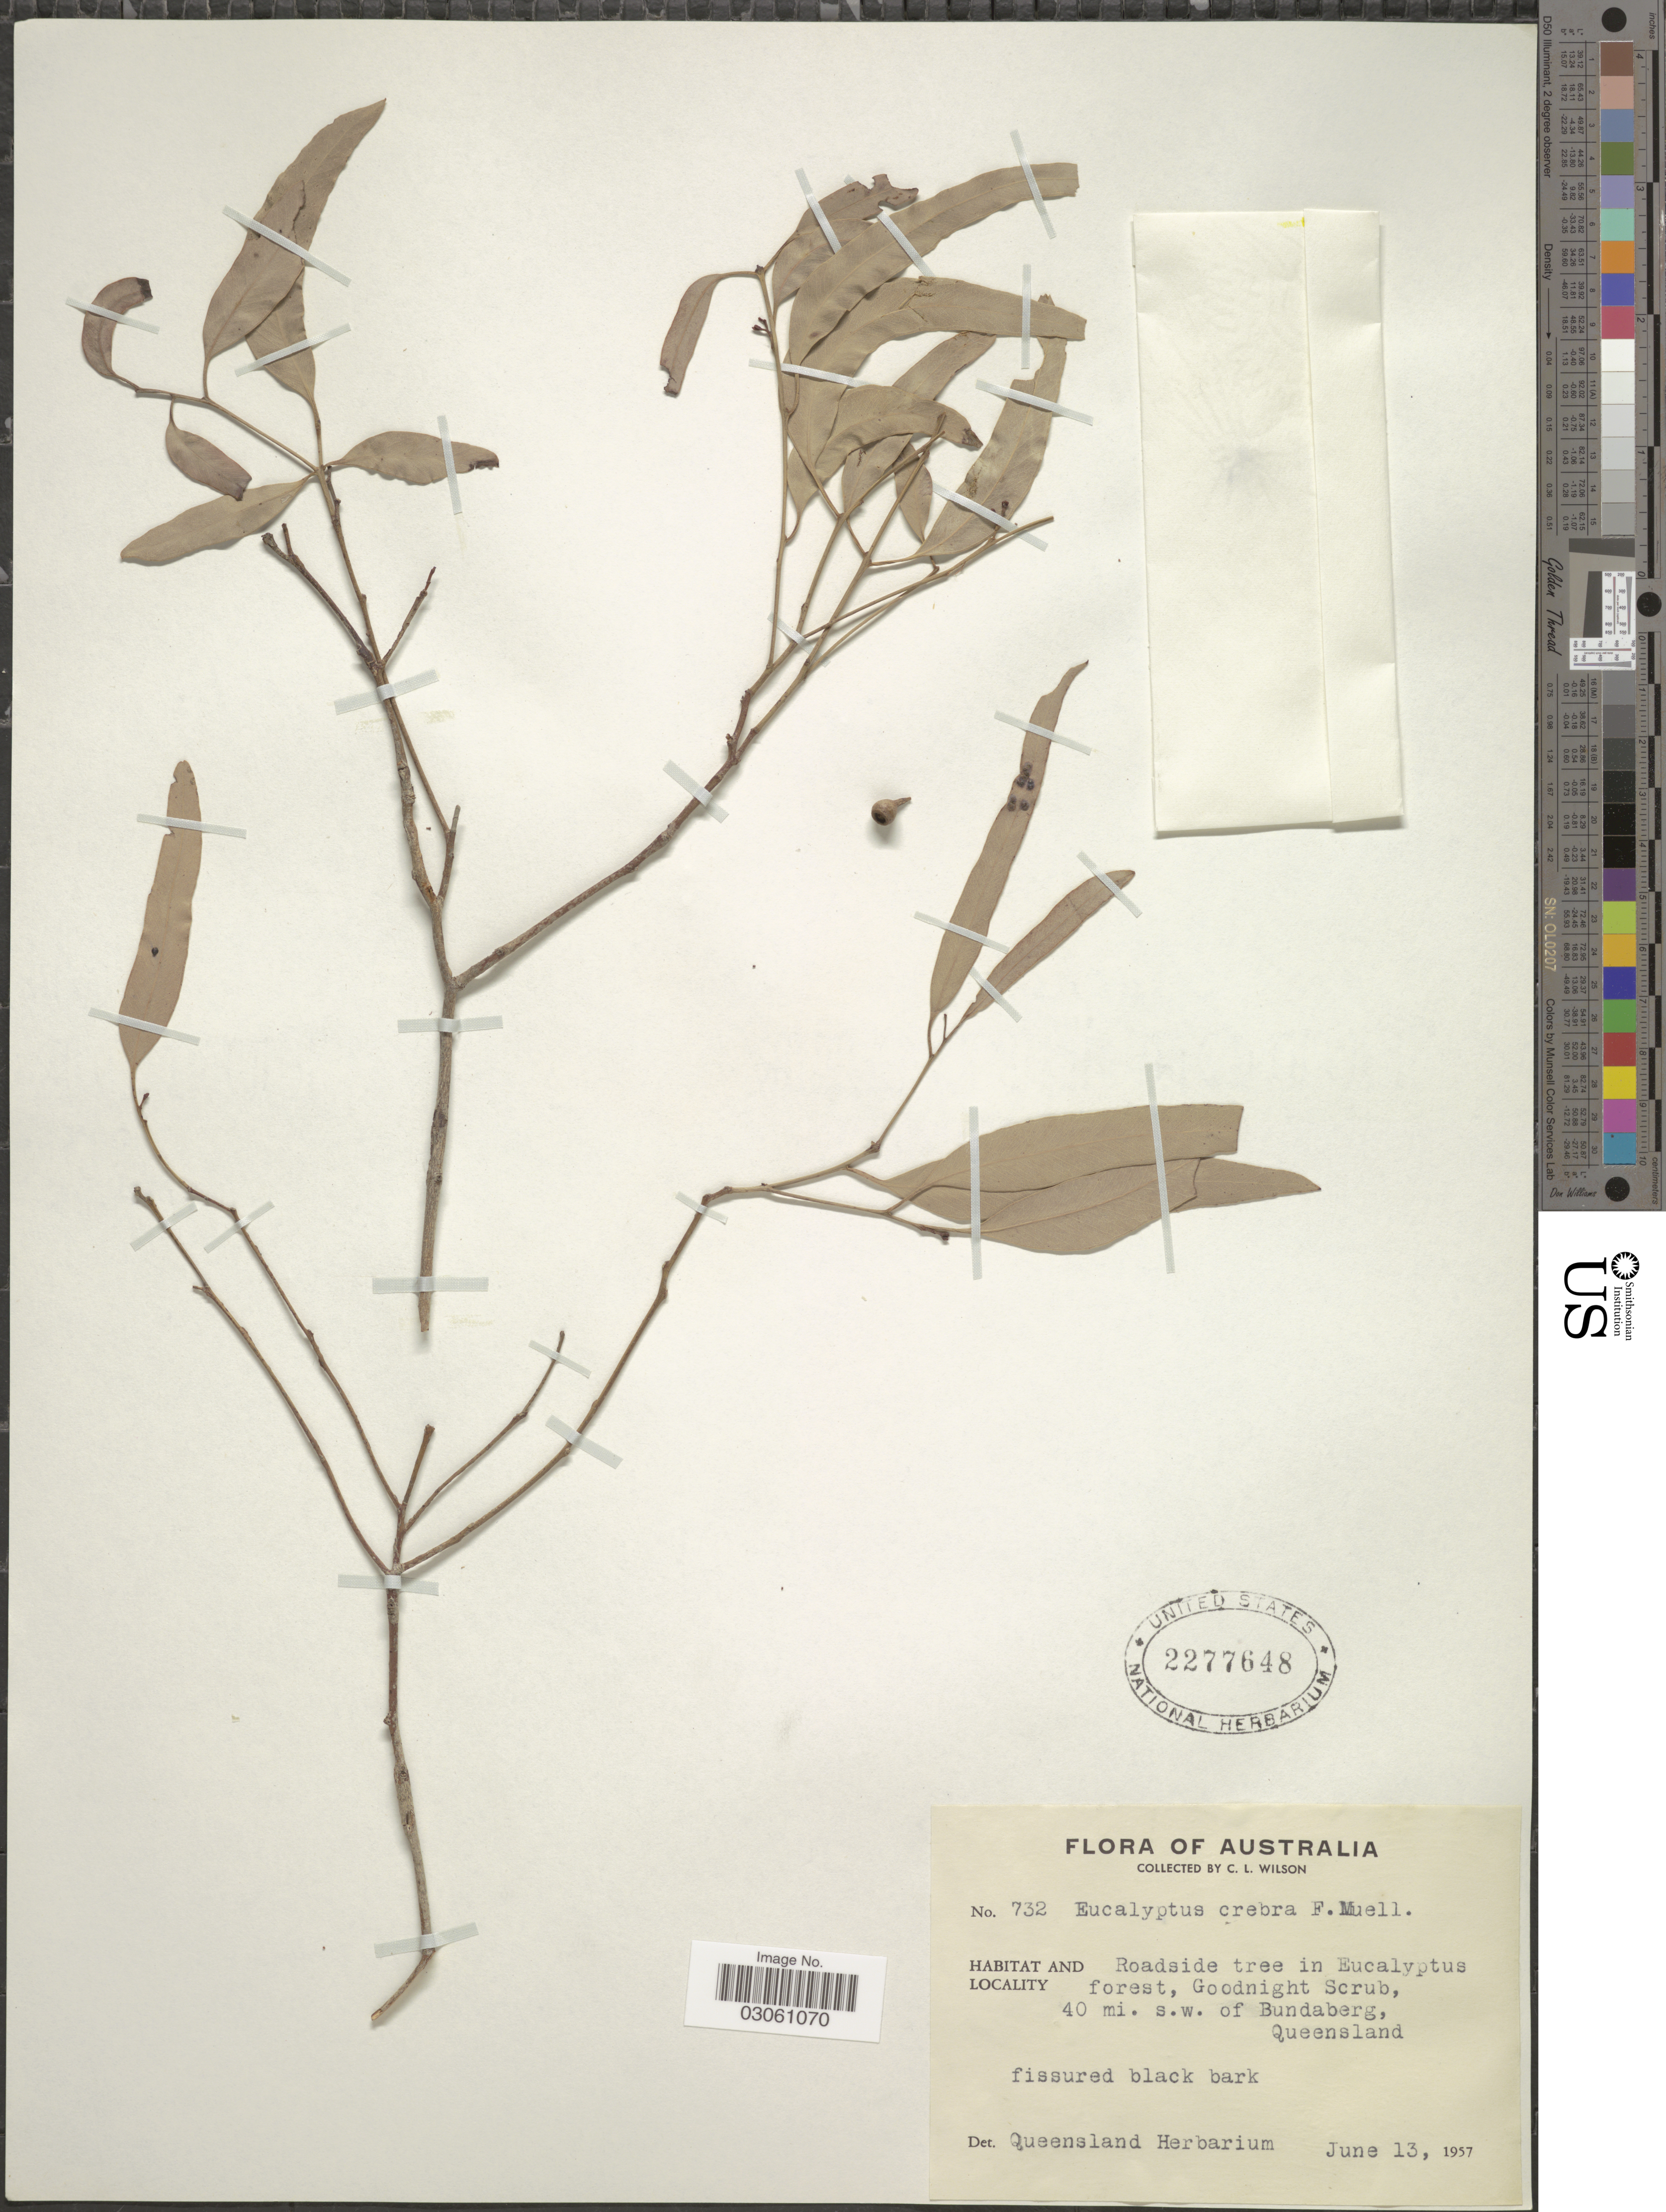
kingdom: Plantae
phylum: Tracheophyta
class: Magnoliopsida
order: Myrtales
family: Myrtaceae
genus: Eucalyptus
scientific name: Eucalyptus crebra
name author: F. Muell.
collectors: C. L. Wilson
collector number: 732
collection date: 1957-06-13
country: Australia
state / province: Queensland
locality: Goodnight Scrub, 40 mi. s.w. of Bundaberg.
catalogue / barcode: US 2277648